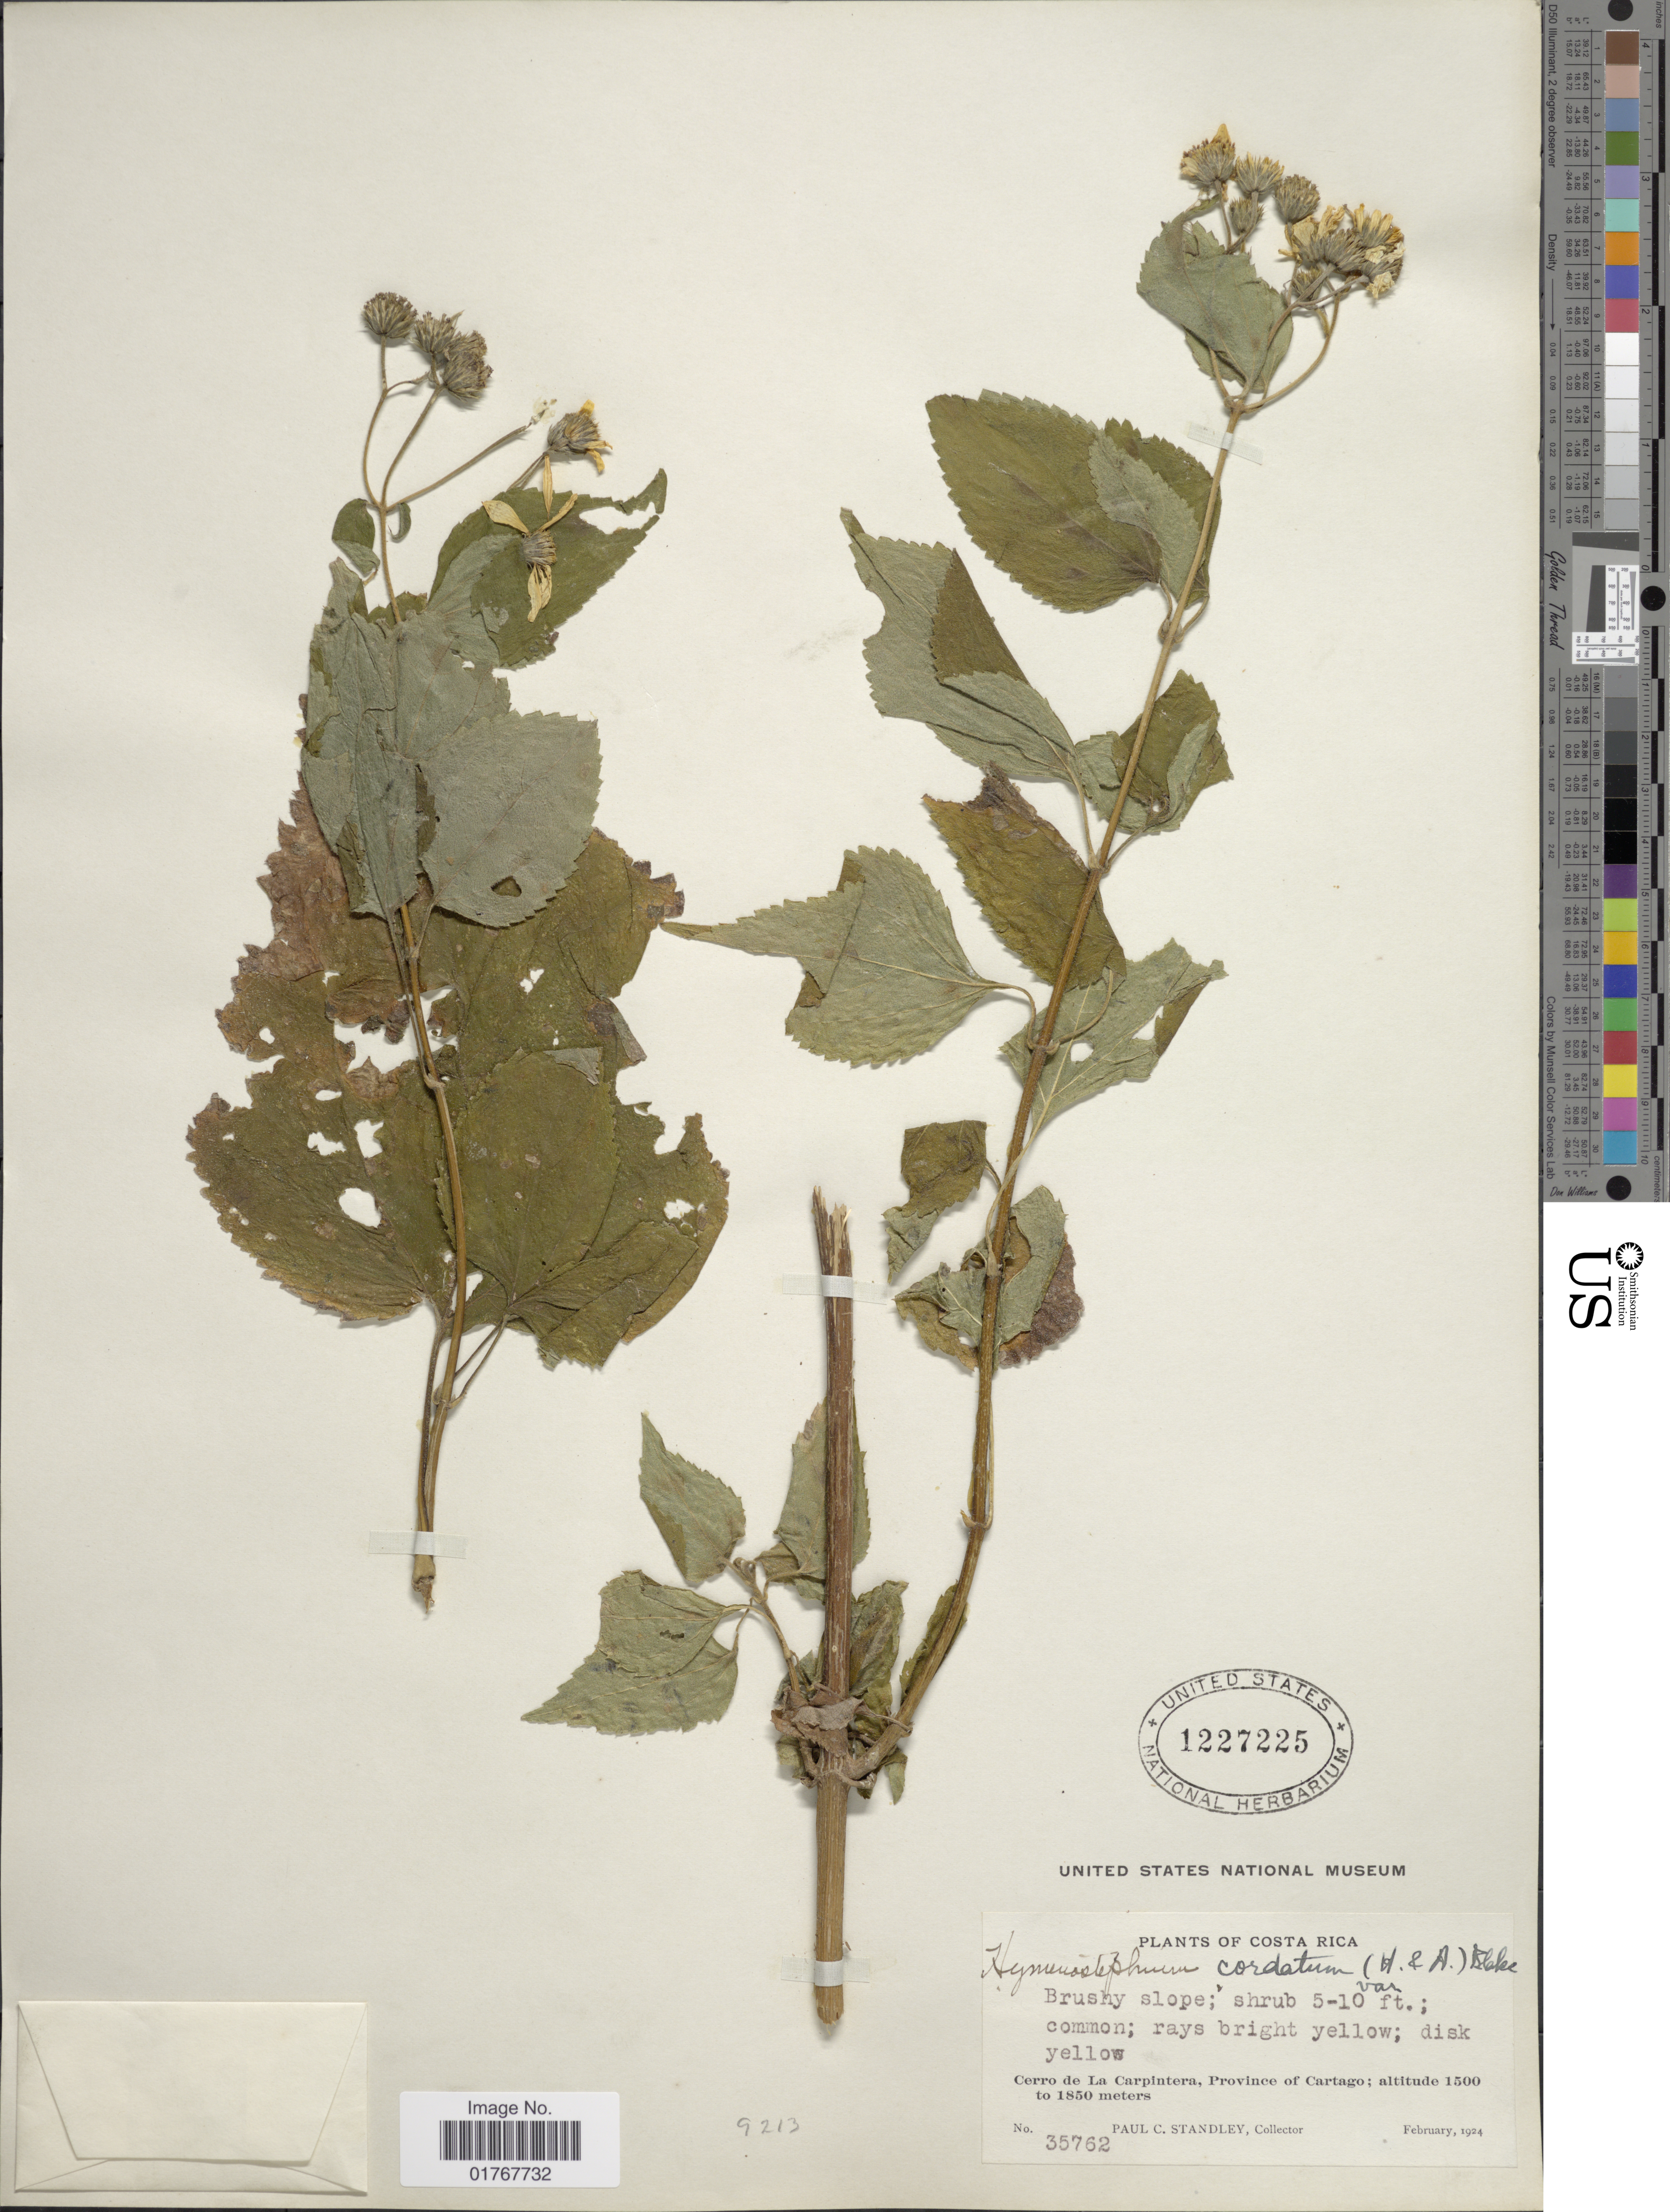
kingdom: Plantae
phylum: Tracheophyta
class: Magnoliopsida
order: Asterales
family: Asteraceae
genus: Viguiera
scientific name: Viguiera cordata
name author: (Hook. & Arn.) D'Arcy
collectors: P. C. Standley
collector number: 35762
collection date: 1924-02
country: Costa Rica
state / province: Cartago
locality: Brushy slope; Cerro de La Carpintera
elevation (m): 1500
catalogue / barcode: US 1227225